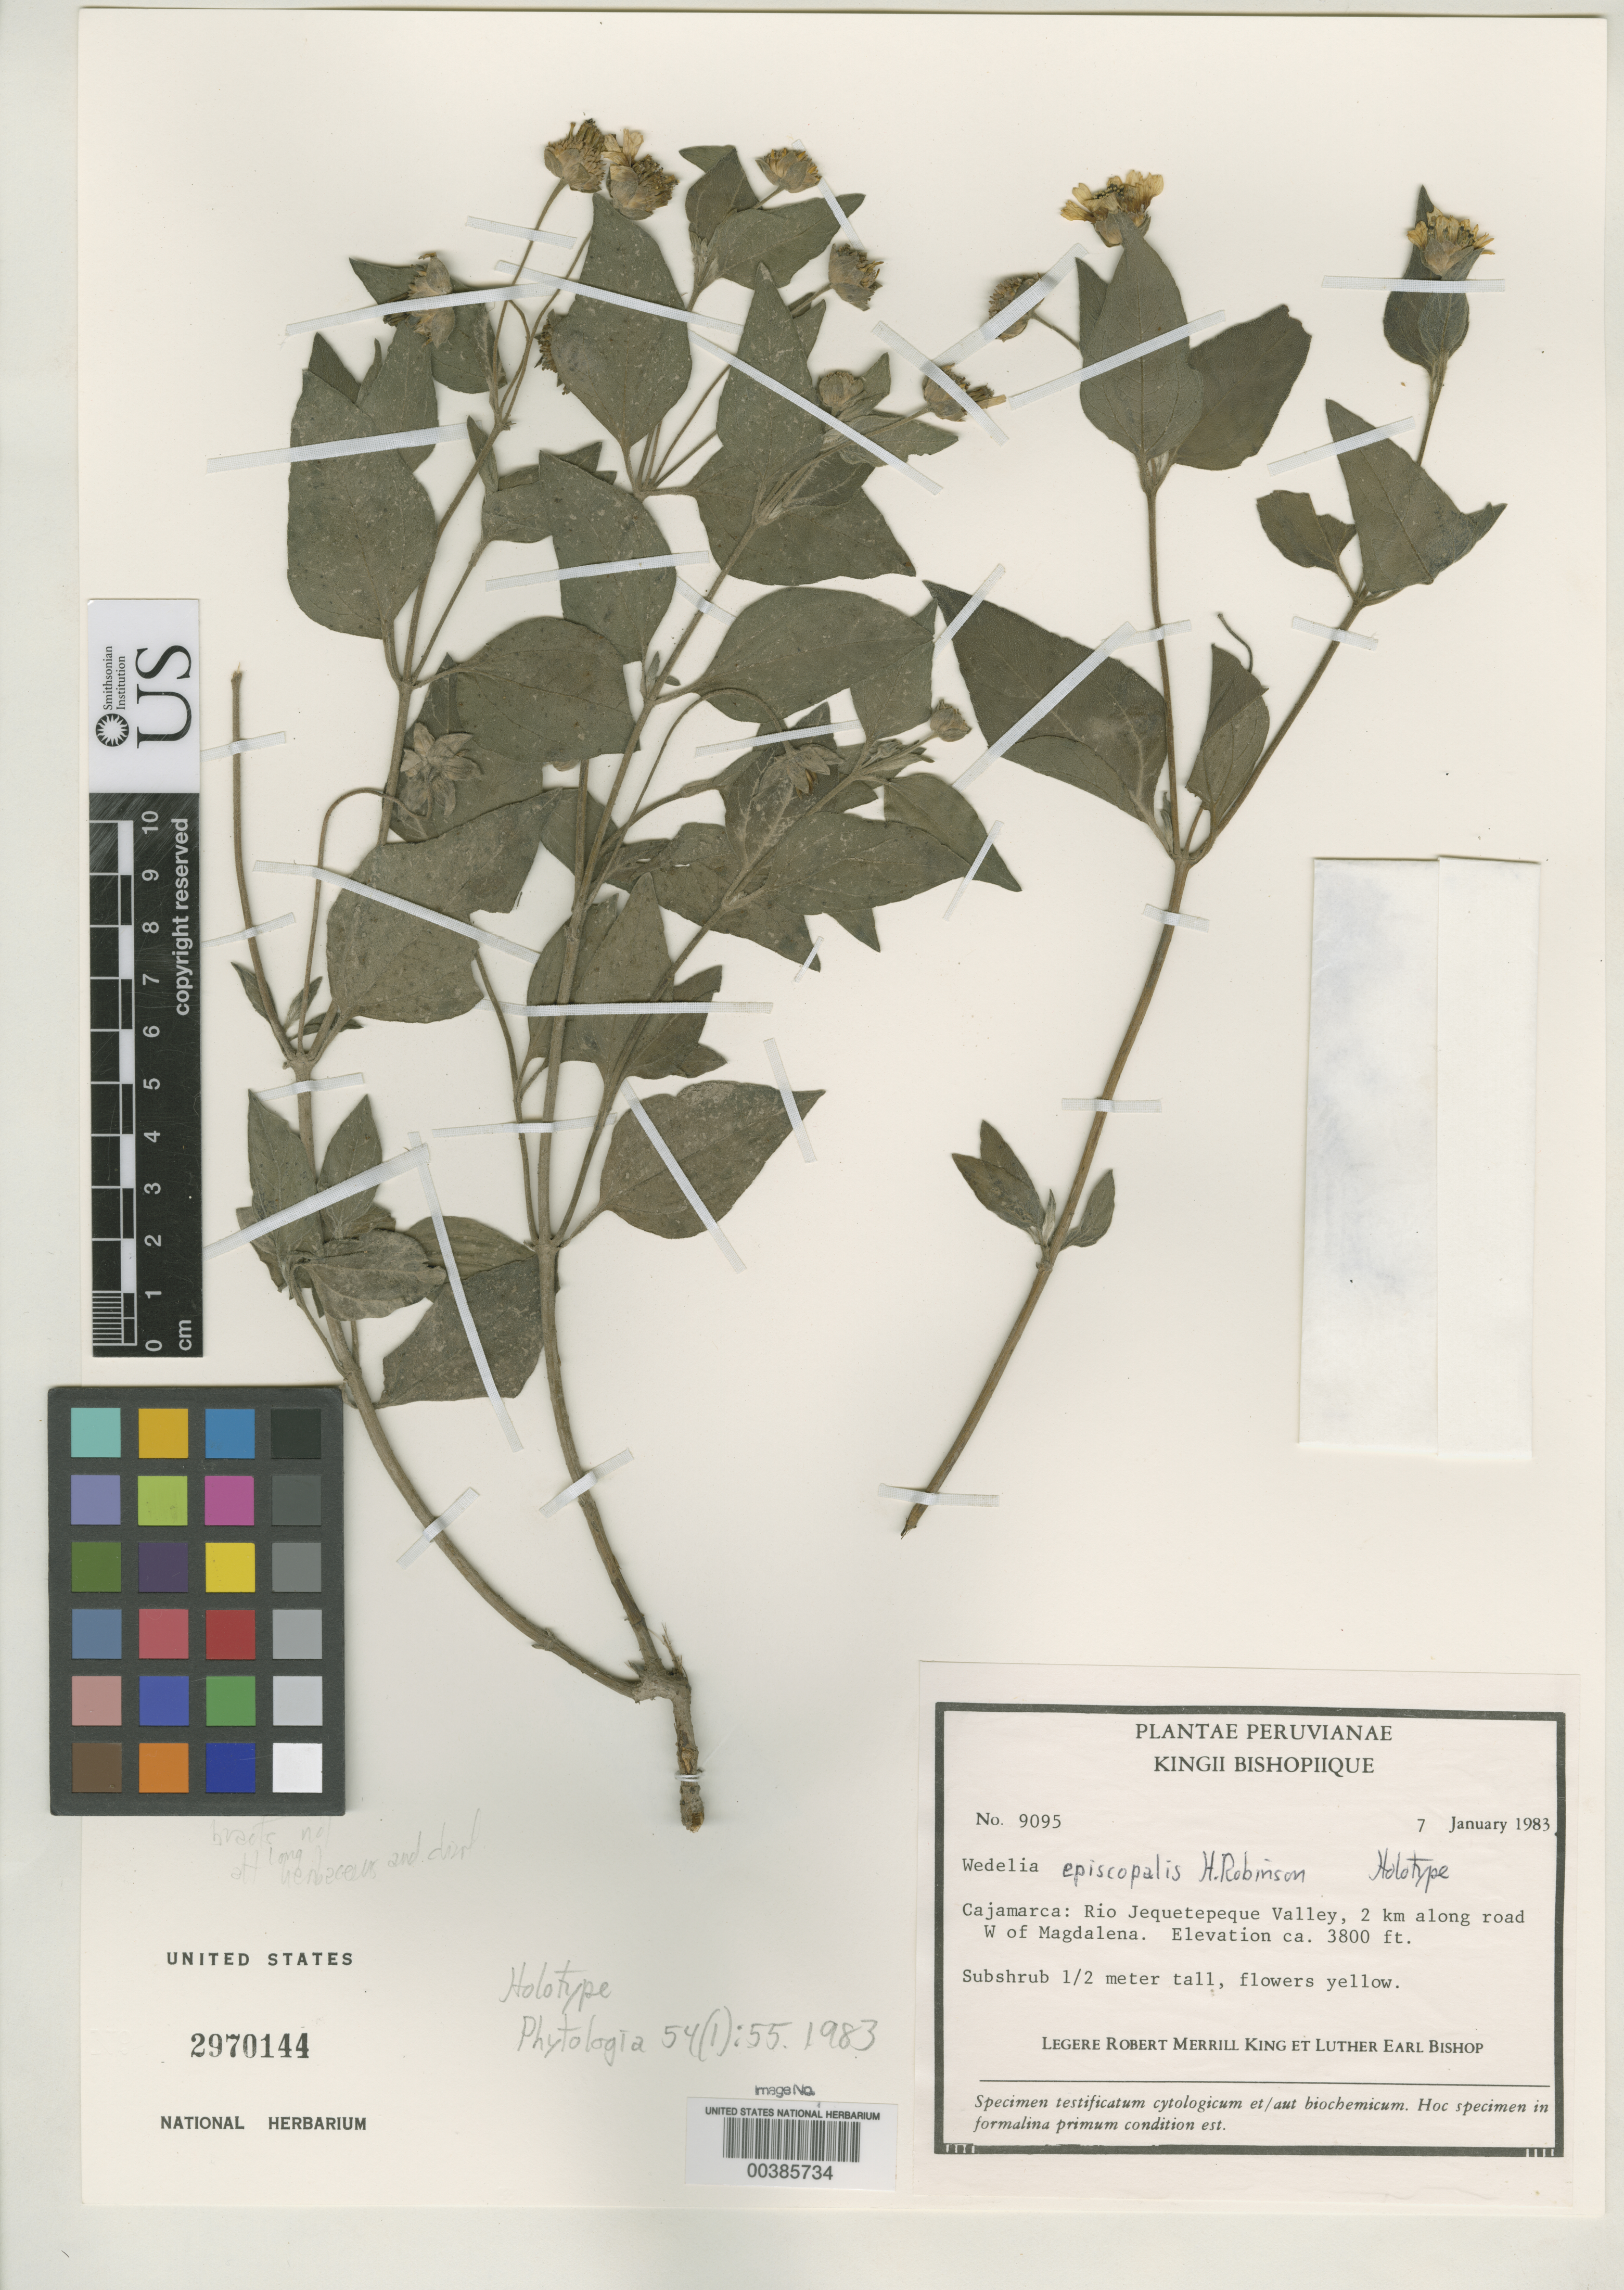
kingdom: Plantae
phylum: Tracheophyta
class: Magnoliopsida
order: Asterales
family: Asteraceae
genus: Wedelia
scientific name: Wedelia episcopalis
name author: H. Rob.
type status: Holotype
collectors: R. M. King & L. E. Bishop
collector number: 9095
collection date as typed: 07 Jan 1983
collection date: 1983-01-07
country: Peru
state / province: Cajamarca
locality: Río Juquetepeque valley, along road W of Magdalena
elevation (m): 1158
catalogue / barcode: US 2970144